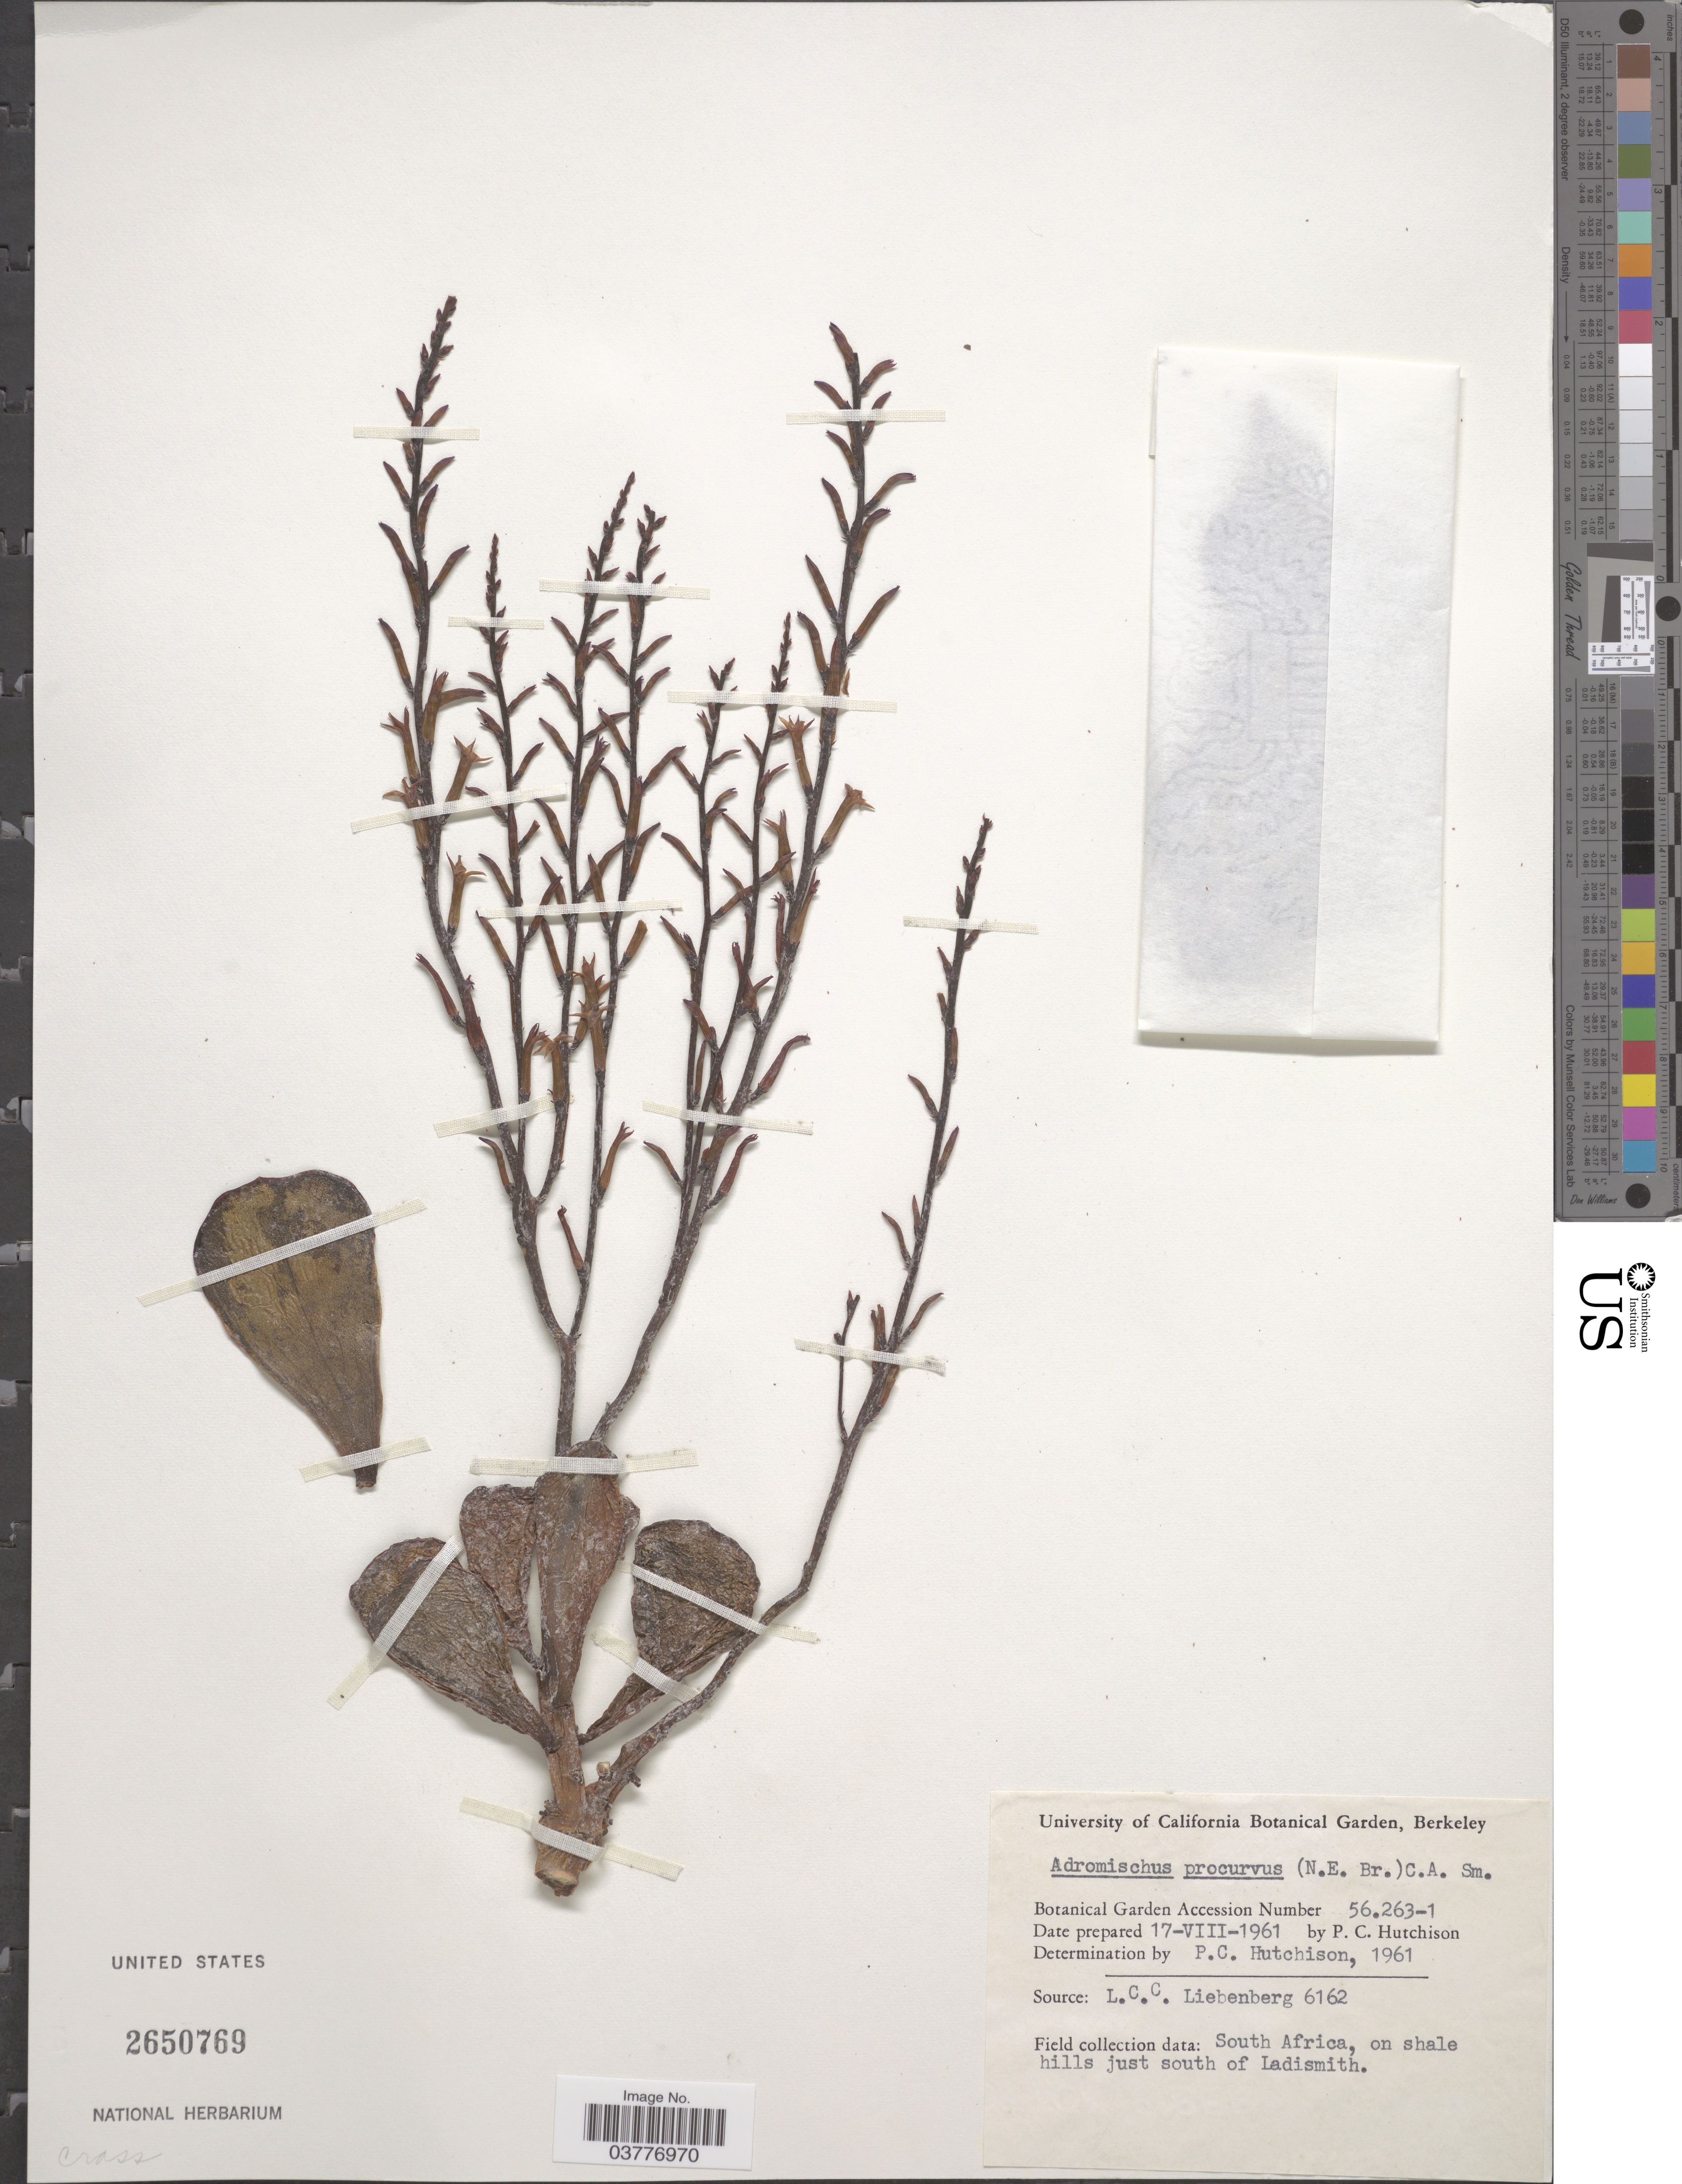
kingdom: Plantae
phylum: Tracheophyta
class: Magnoliopsida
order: Saxifragales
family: Crassulaceae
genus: Adromischus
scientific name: Adromischus procurvus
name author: (N.E. Br.) C.A. Sm.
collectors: P. C. Hutchison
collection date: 1961-08-17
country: United States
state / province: California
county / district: Alameda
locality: University of California Botanical Garden, Berkeley.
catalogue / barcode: US 2650769